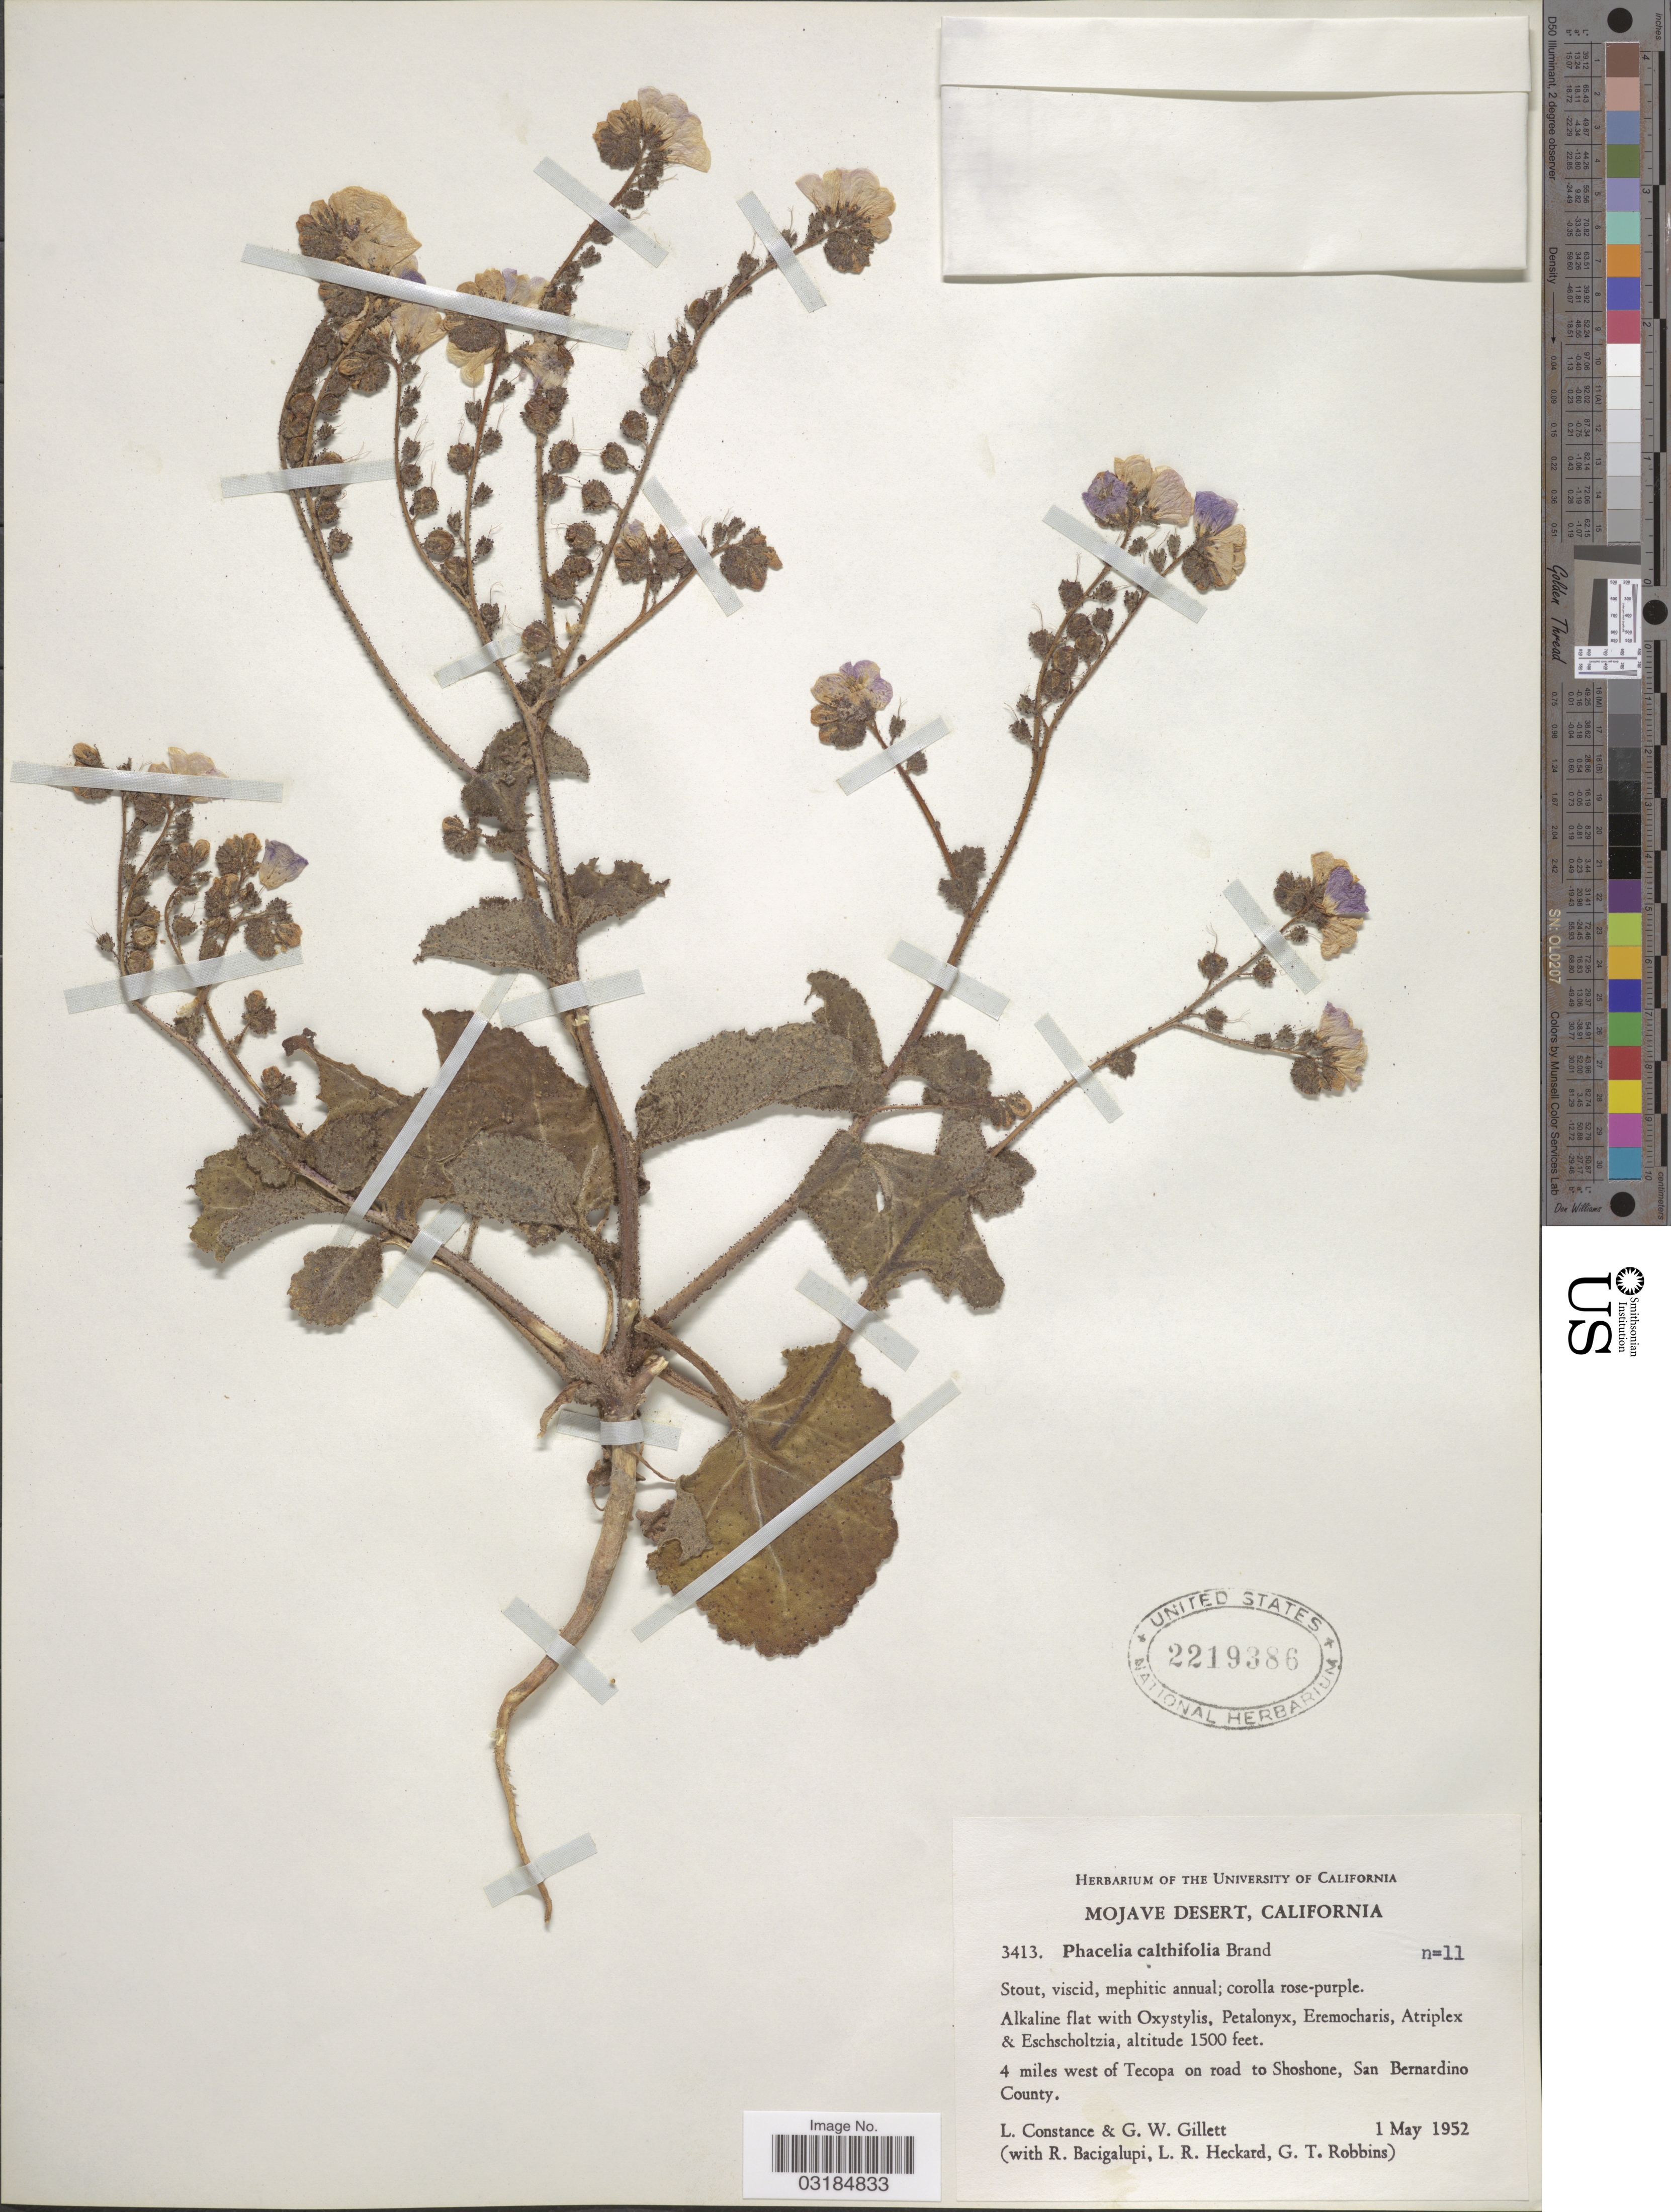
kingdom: Plantae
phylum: Tracheophyta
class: Magnoliopsida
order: Boraginales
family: Hydrophyllaceae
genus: Phacelia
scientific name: Phacelia calthifolia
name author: Brand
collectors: L. Constance & G. Gillett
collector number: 3413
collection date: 1952-05-01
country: United States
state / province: California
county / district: San Bernardino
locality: Mojave Desert, 4 miles west of Tecopa on road to Shoshone, San Bernardino County.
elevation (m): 457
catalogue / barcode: US 2219386